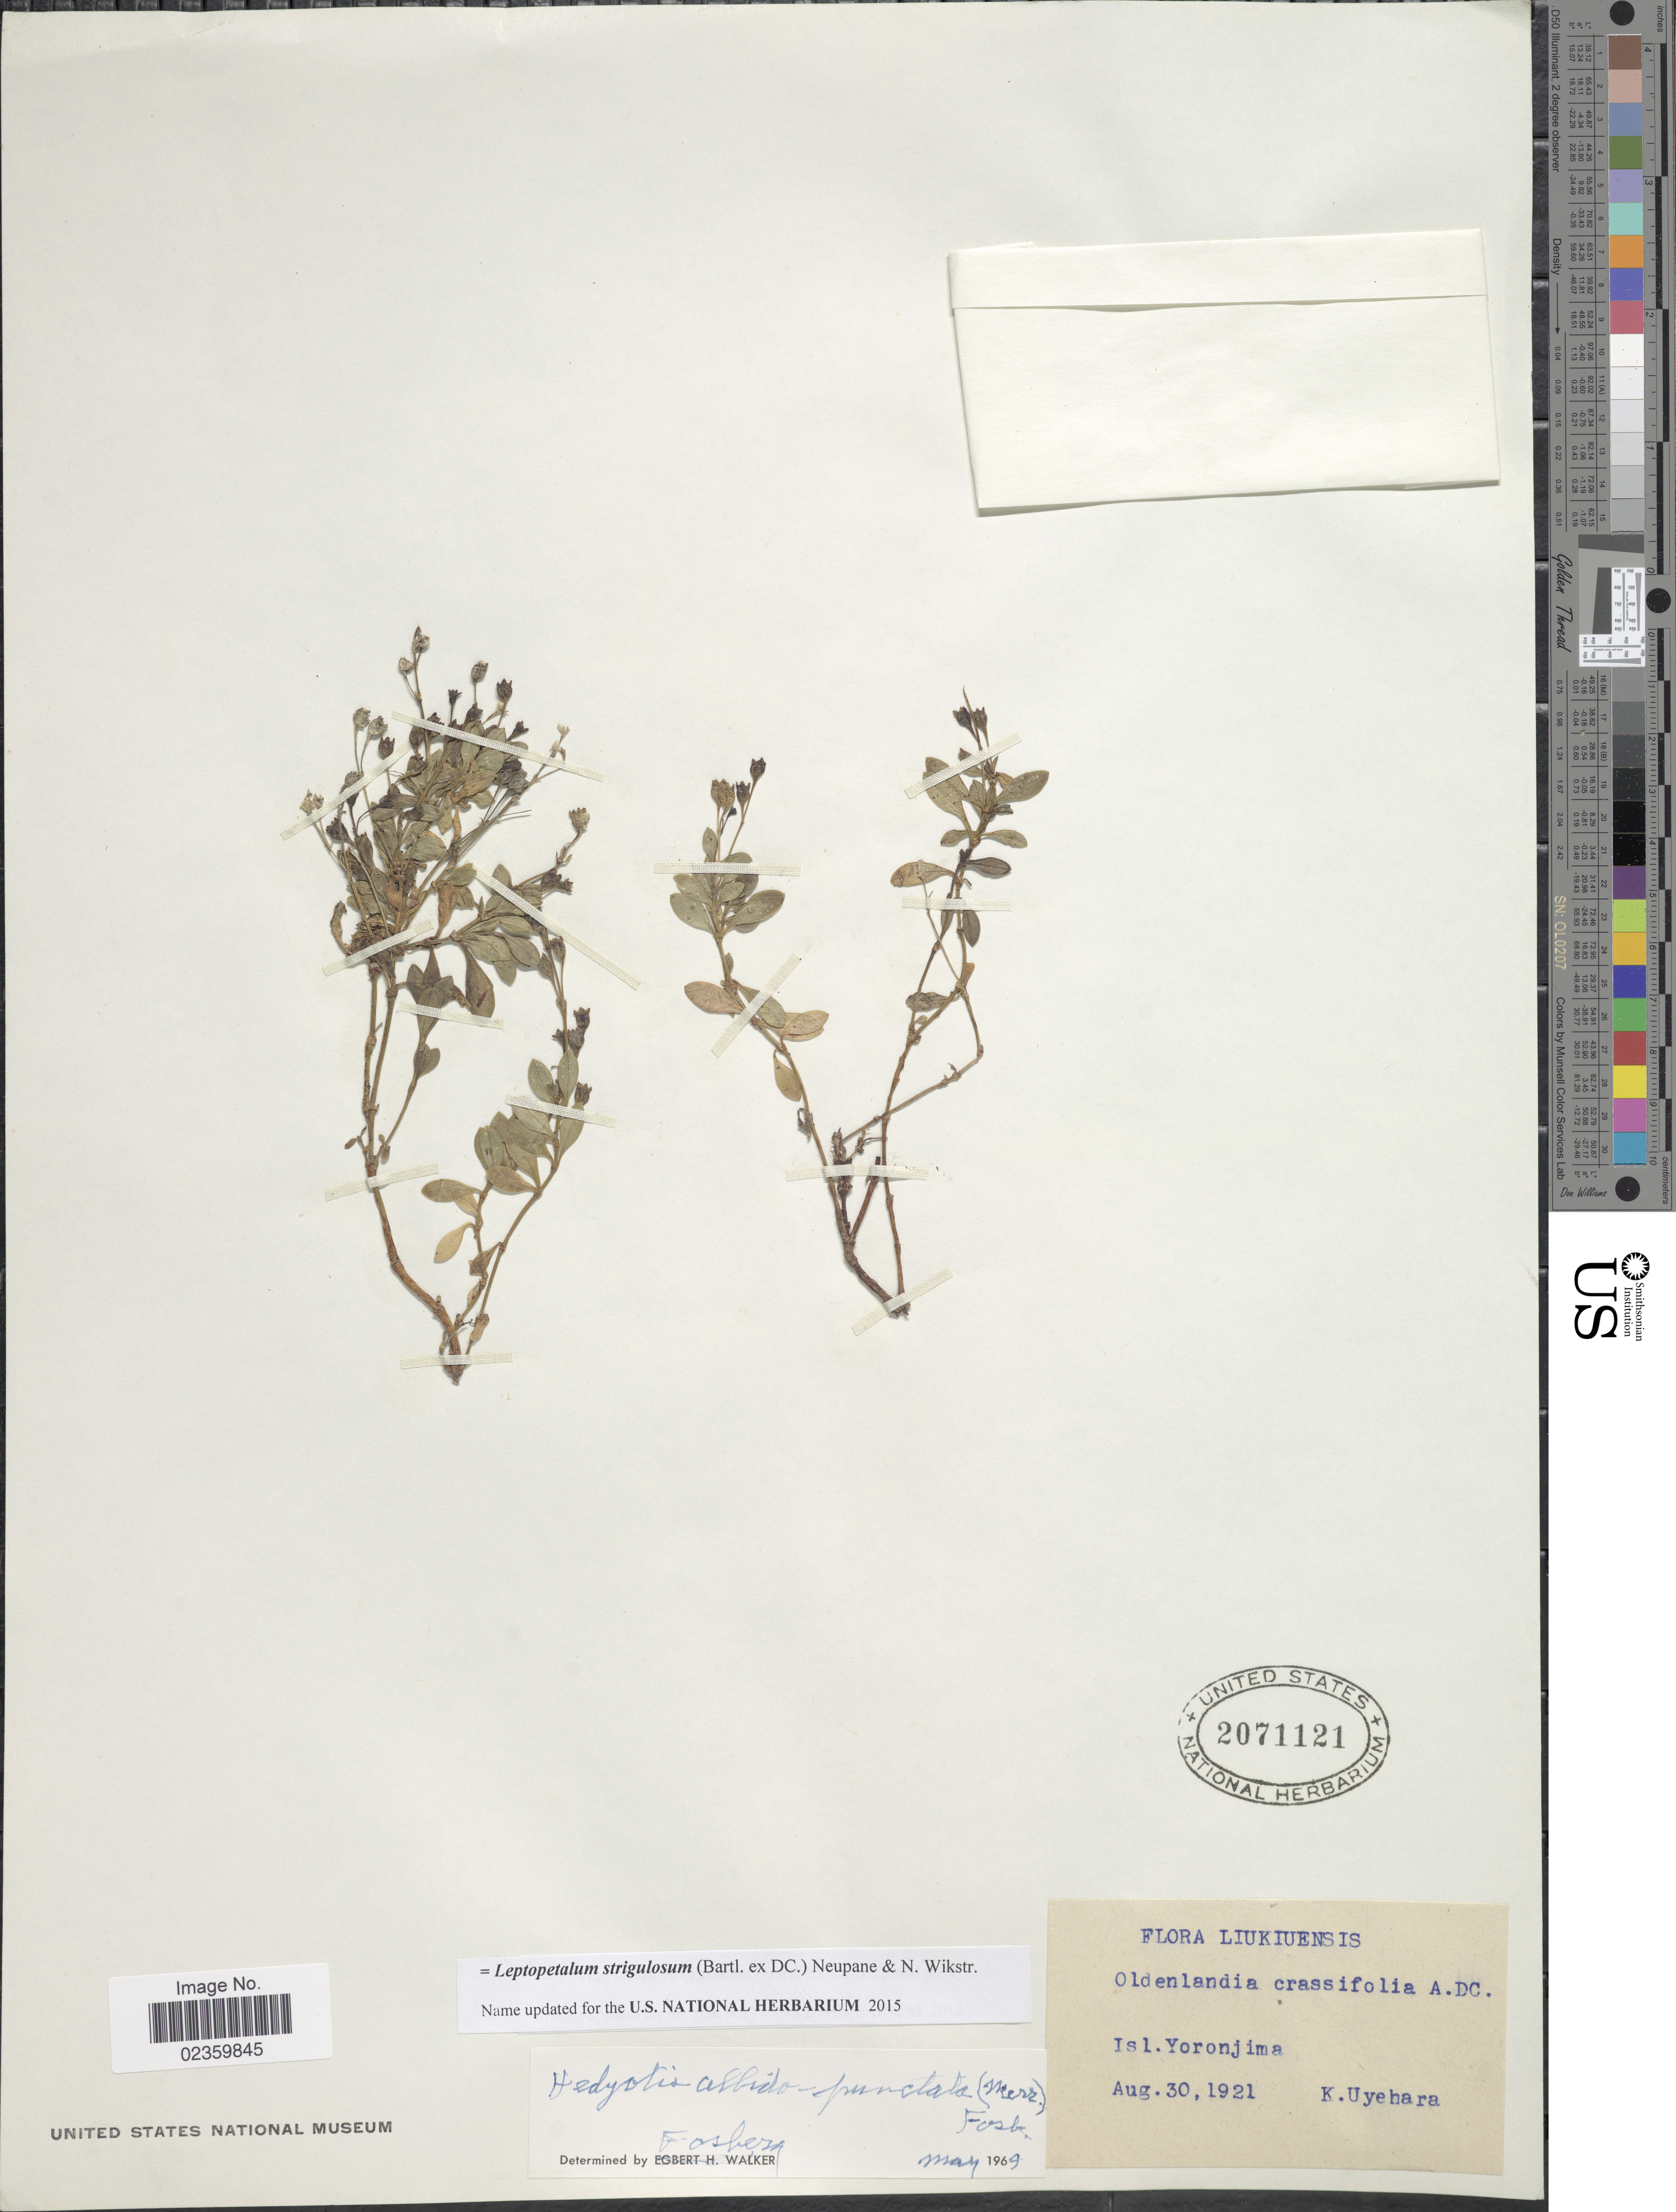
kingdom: Plantae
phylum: Tracheophyta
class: Magnoliopsida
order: Gentianales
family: Rubiaceae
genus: Leptopetalum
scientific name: Leptopetalum strigulosum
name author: (Bartl. ex DC.) Neupane & N. Wikstr.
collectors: K. Uyehara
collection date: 1921-08-30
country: Japan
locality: Liukiuensis, Isl. Yoronjima.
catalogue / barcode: US 2071121